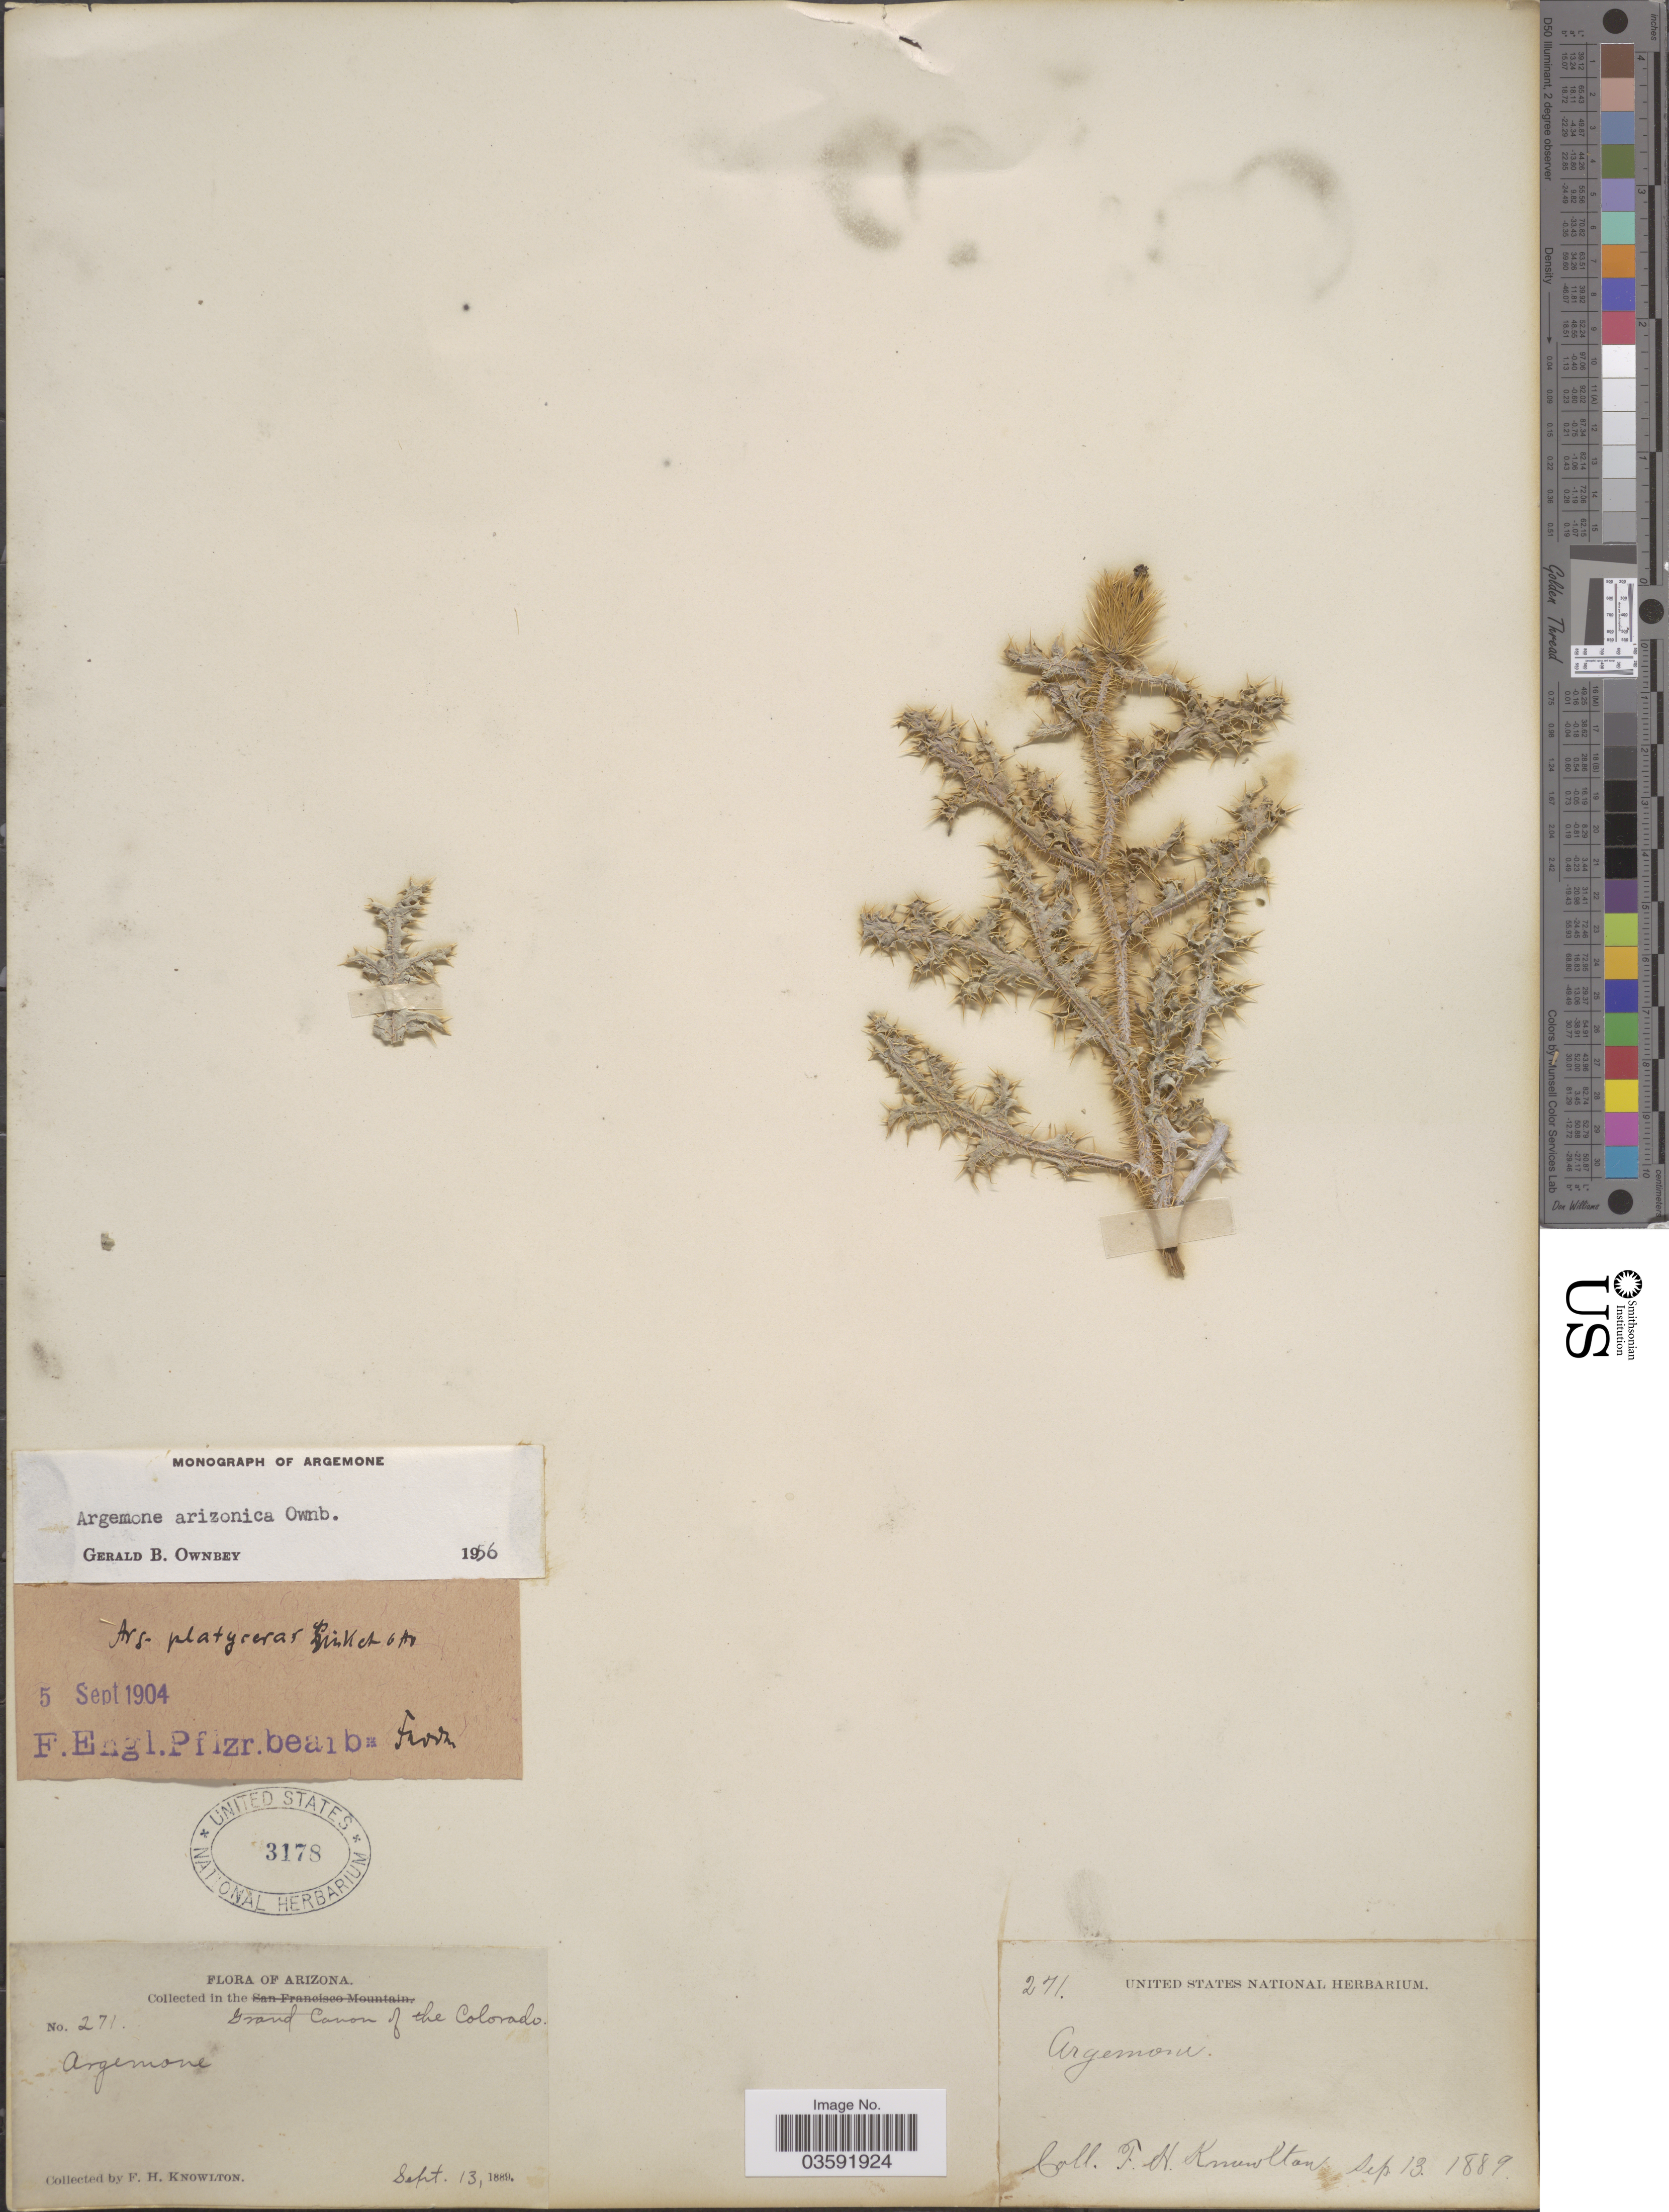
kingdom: Plantae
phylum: Tracheophyta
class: Magnoliopsida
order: Ranunculales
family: Papaveraceae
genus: Argemone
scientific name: Argemone arizonica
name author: G.B. Ownbey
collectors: F. H. Knowlton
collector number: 271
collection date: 1889-09-13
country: United States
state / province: Arizona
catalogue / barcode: US 3178